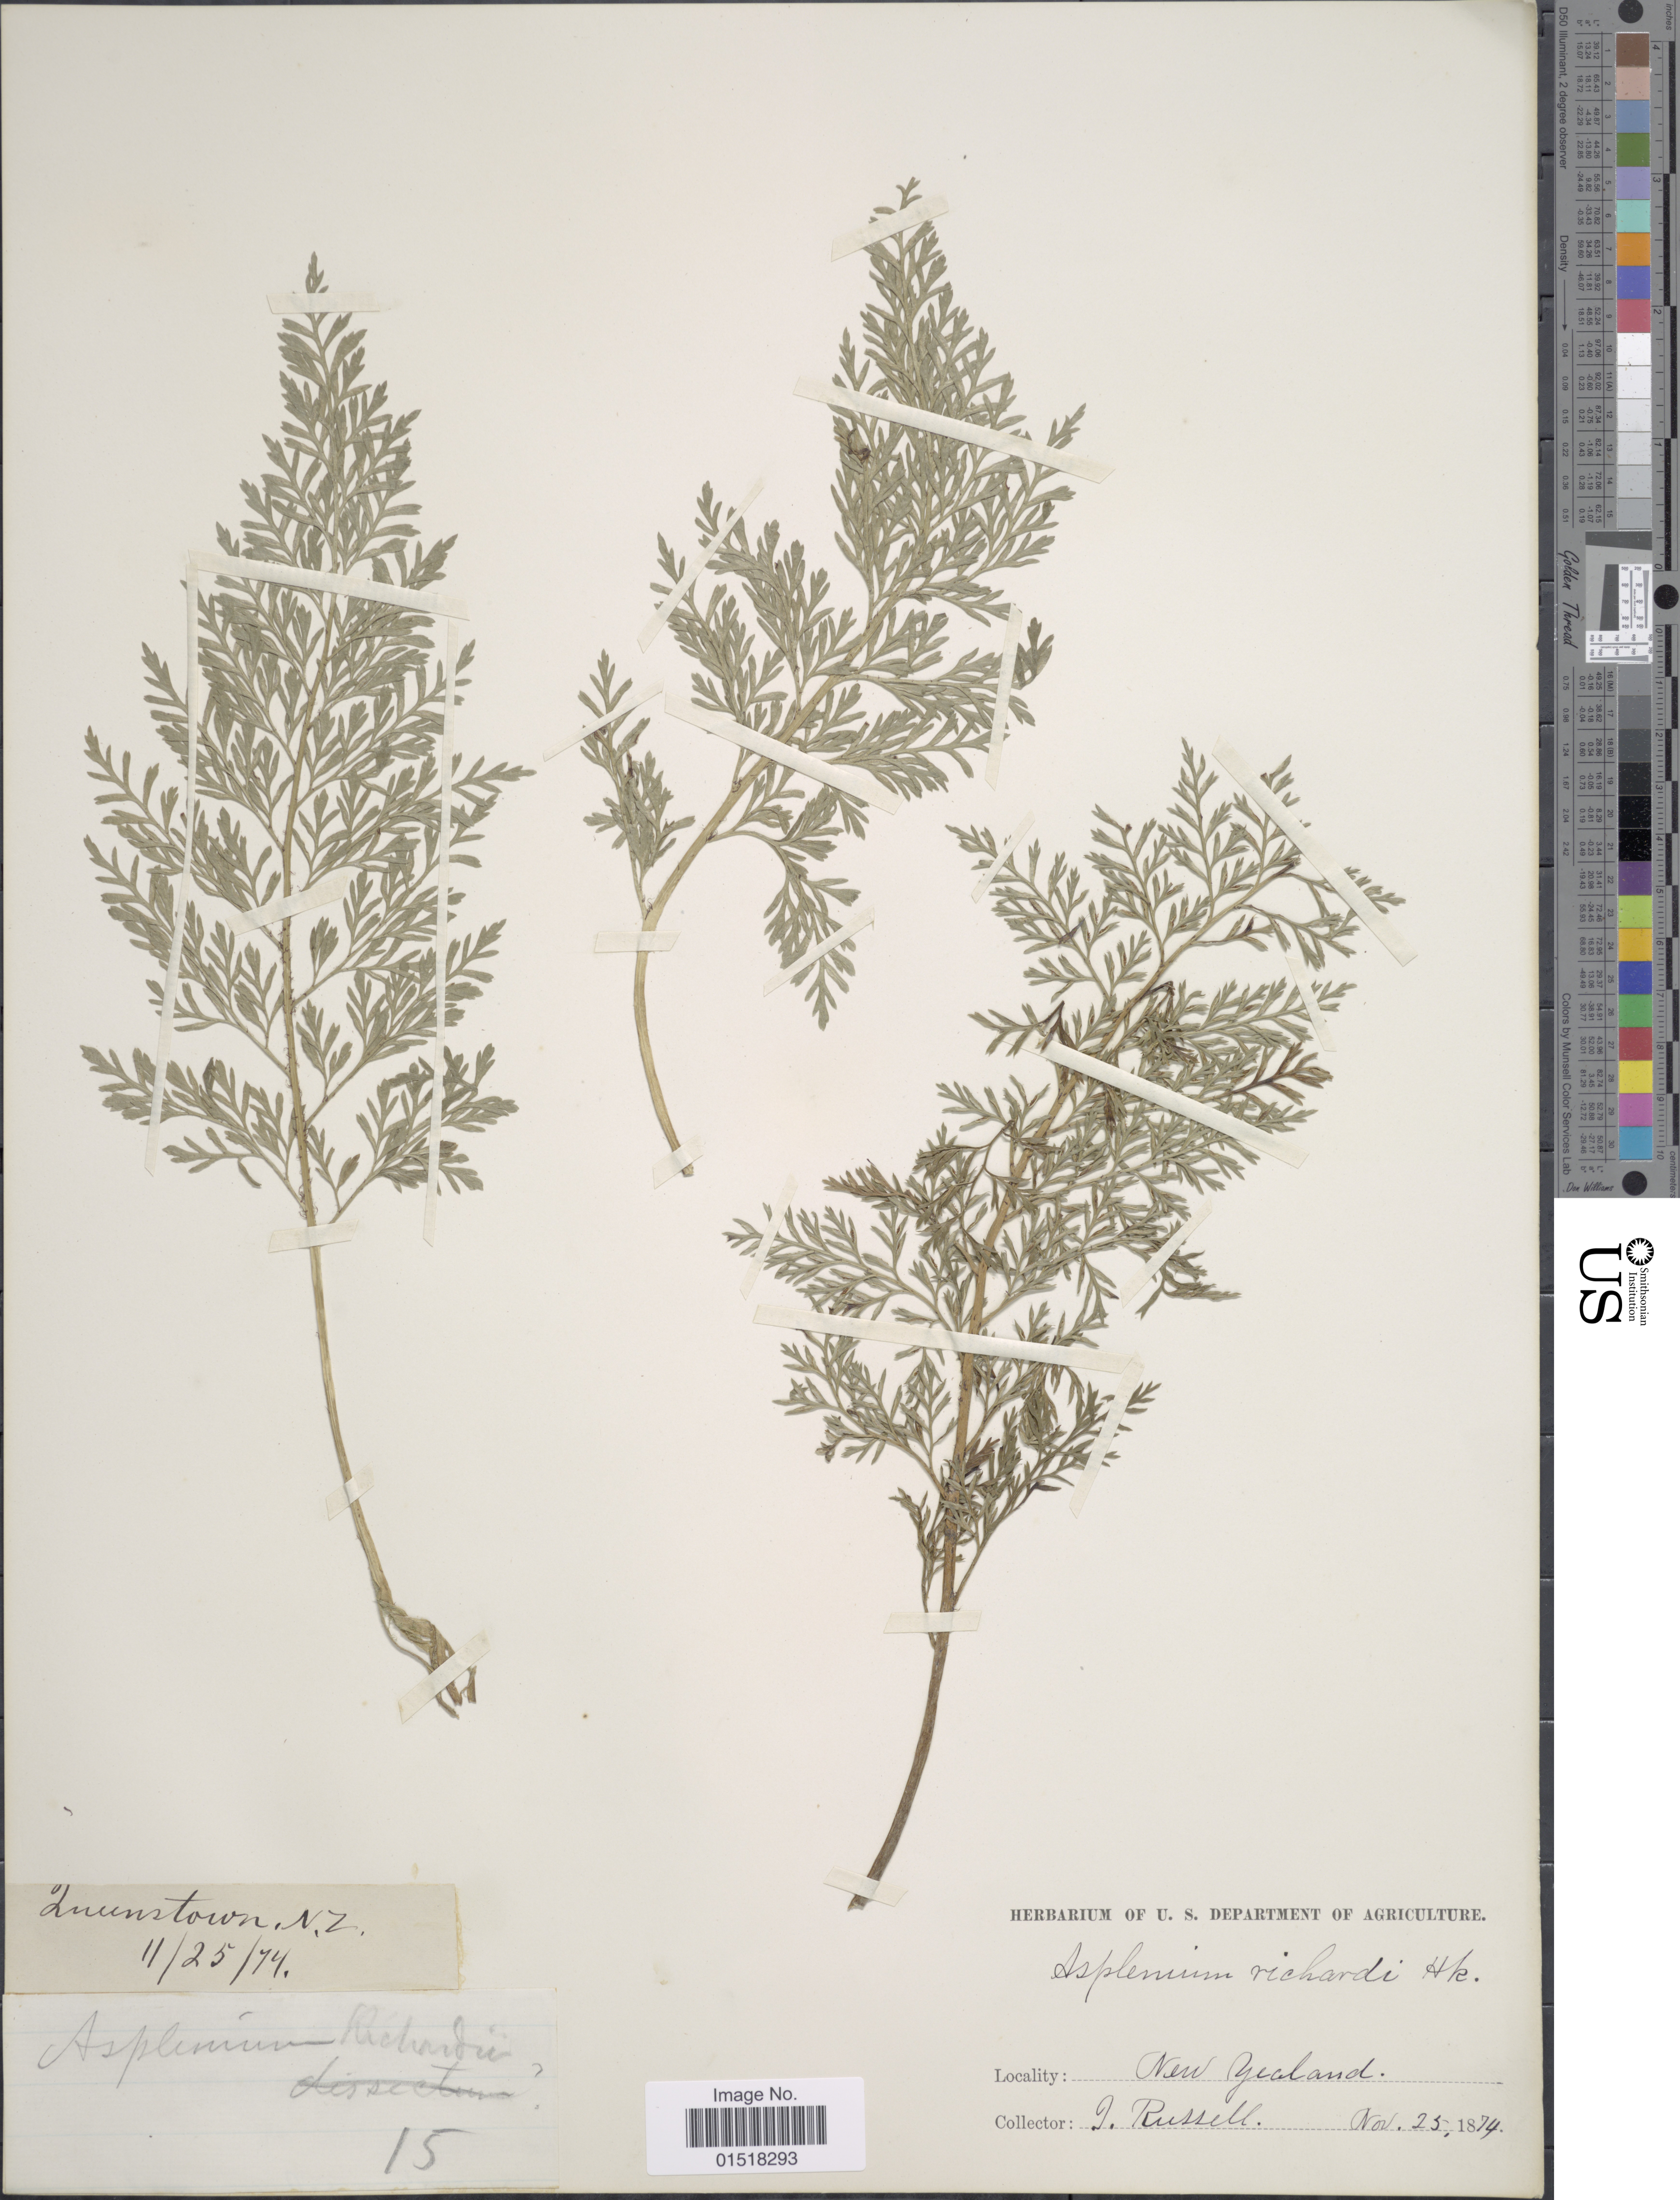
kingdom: Plantae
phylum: Tracheophyta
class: Polypodiopsida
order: Polypodiales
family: Aspleniaceae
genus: Asplenium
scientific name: Asplenium richardii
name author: (Hook. f.) Hook. f.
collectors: J. Russell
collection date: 1874-11-25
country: New Zealand